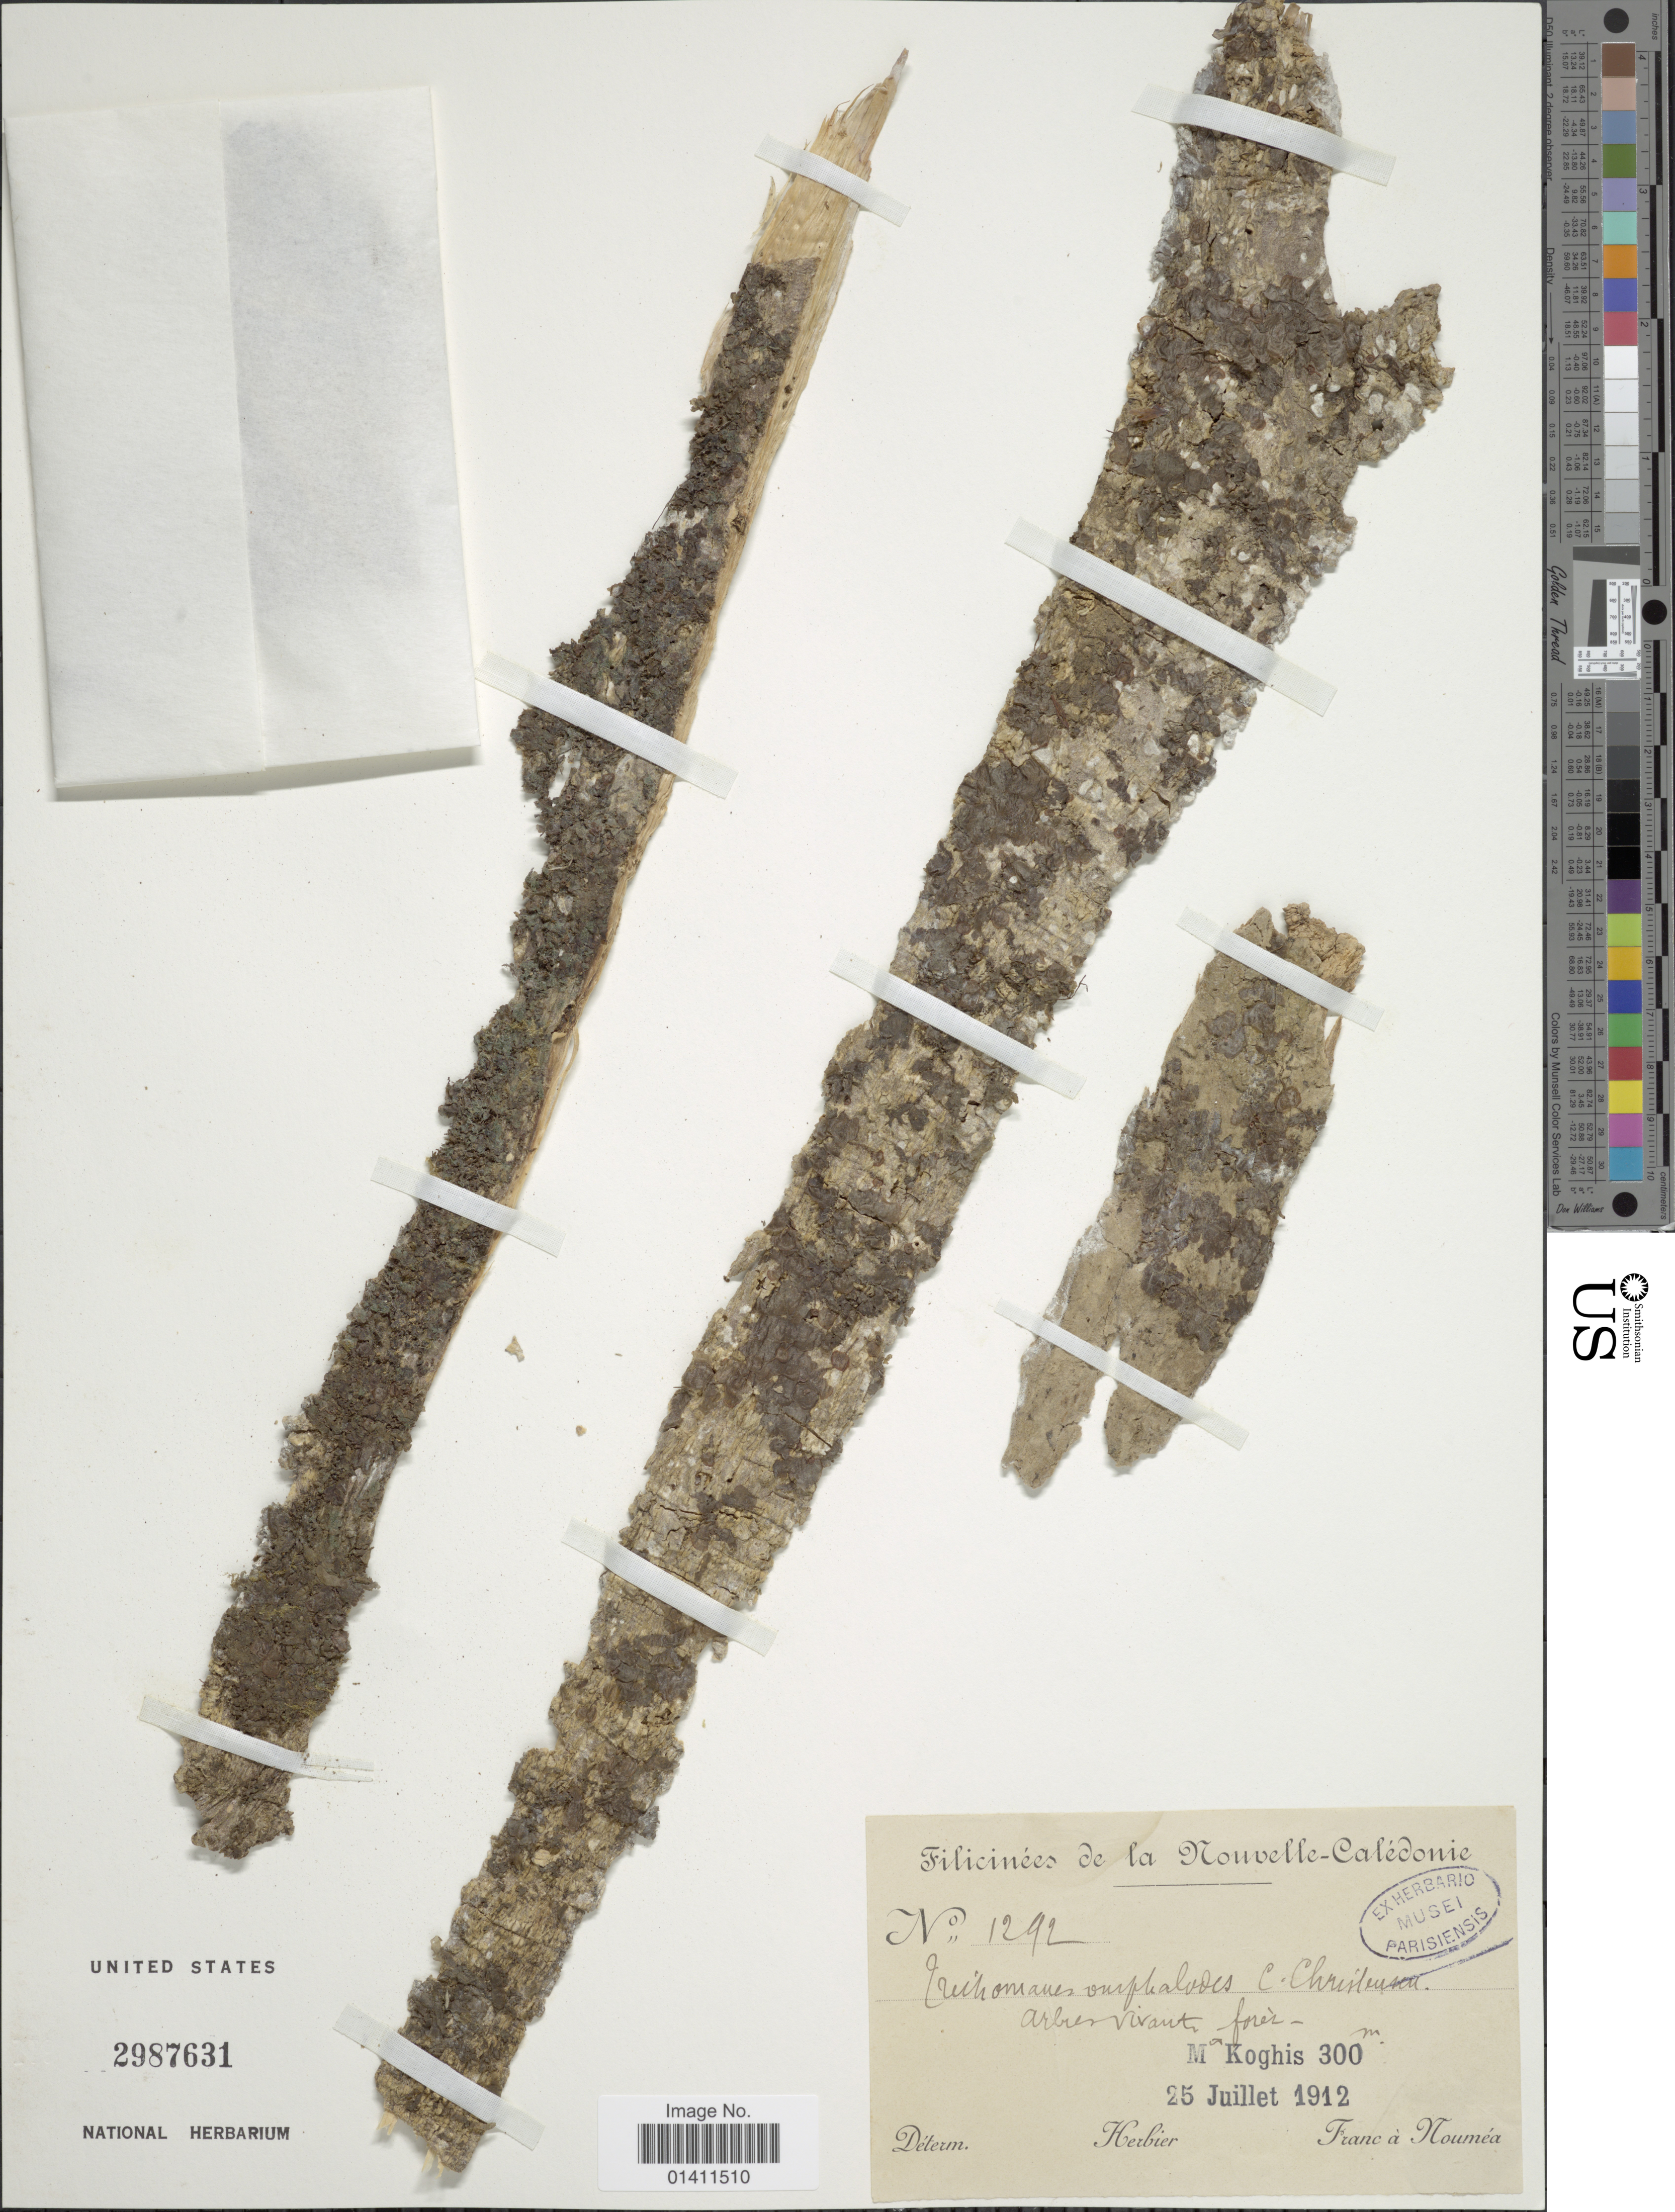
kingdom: Plantae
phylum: Tracheophyta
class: Polypodiopsida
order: Hymenophyllales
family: Hymenophyllaceae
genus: Didymoglossum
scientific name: Didymoglossum tahitense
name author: (Nadeaud) Ebihara & K. Iwats.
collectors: Franc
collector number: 1292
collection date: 1912-07-25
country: New Caledonia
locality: M Koghis. Noumea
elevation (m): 300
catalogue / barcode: US 2987631